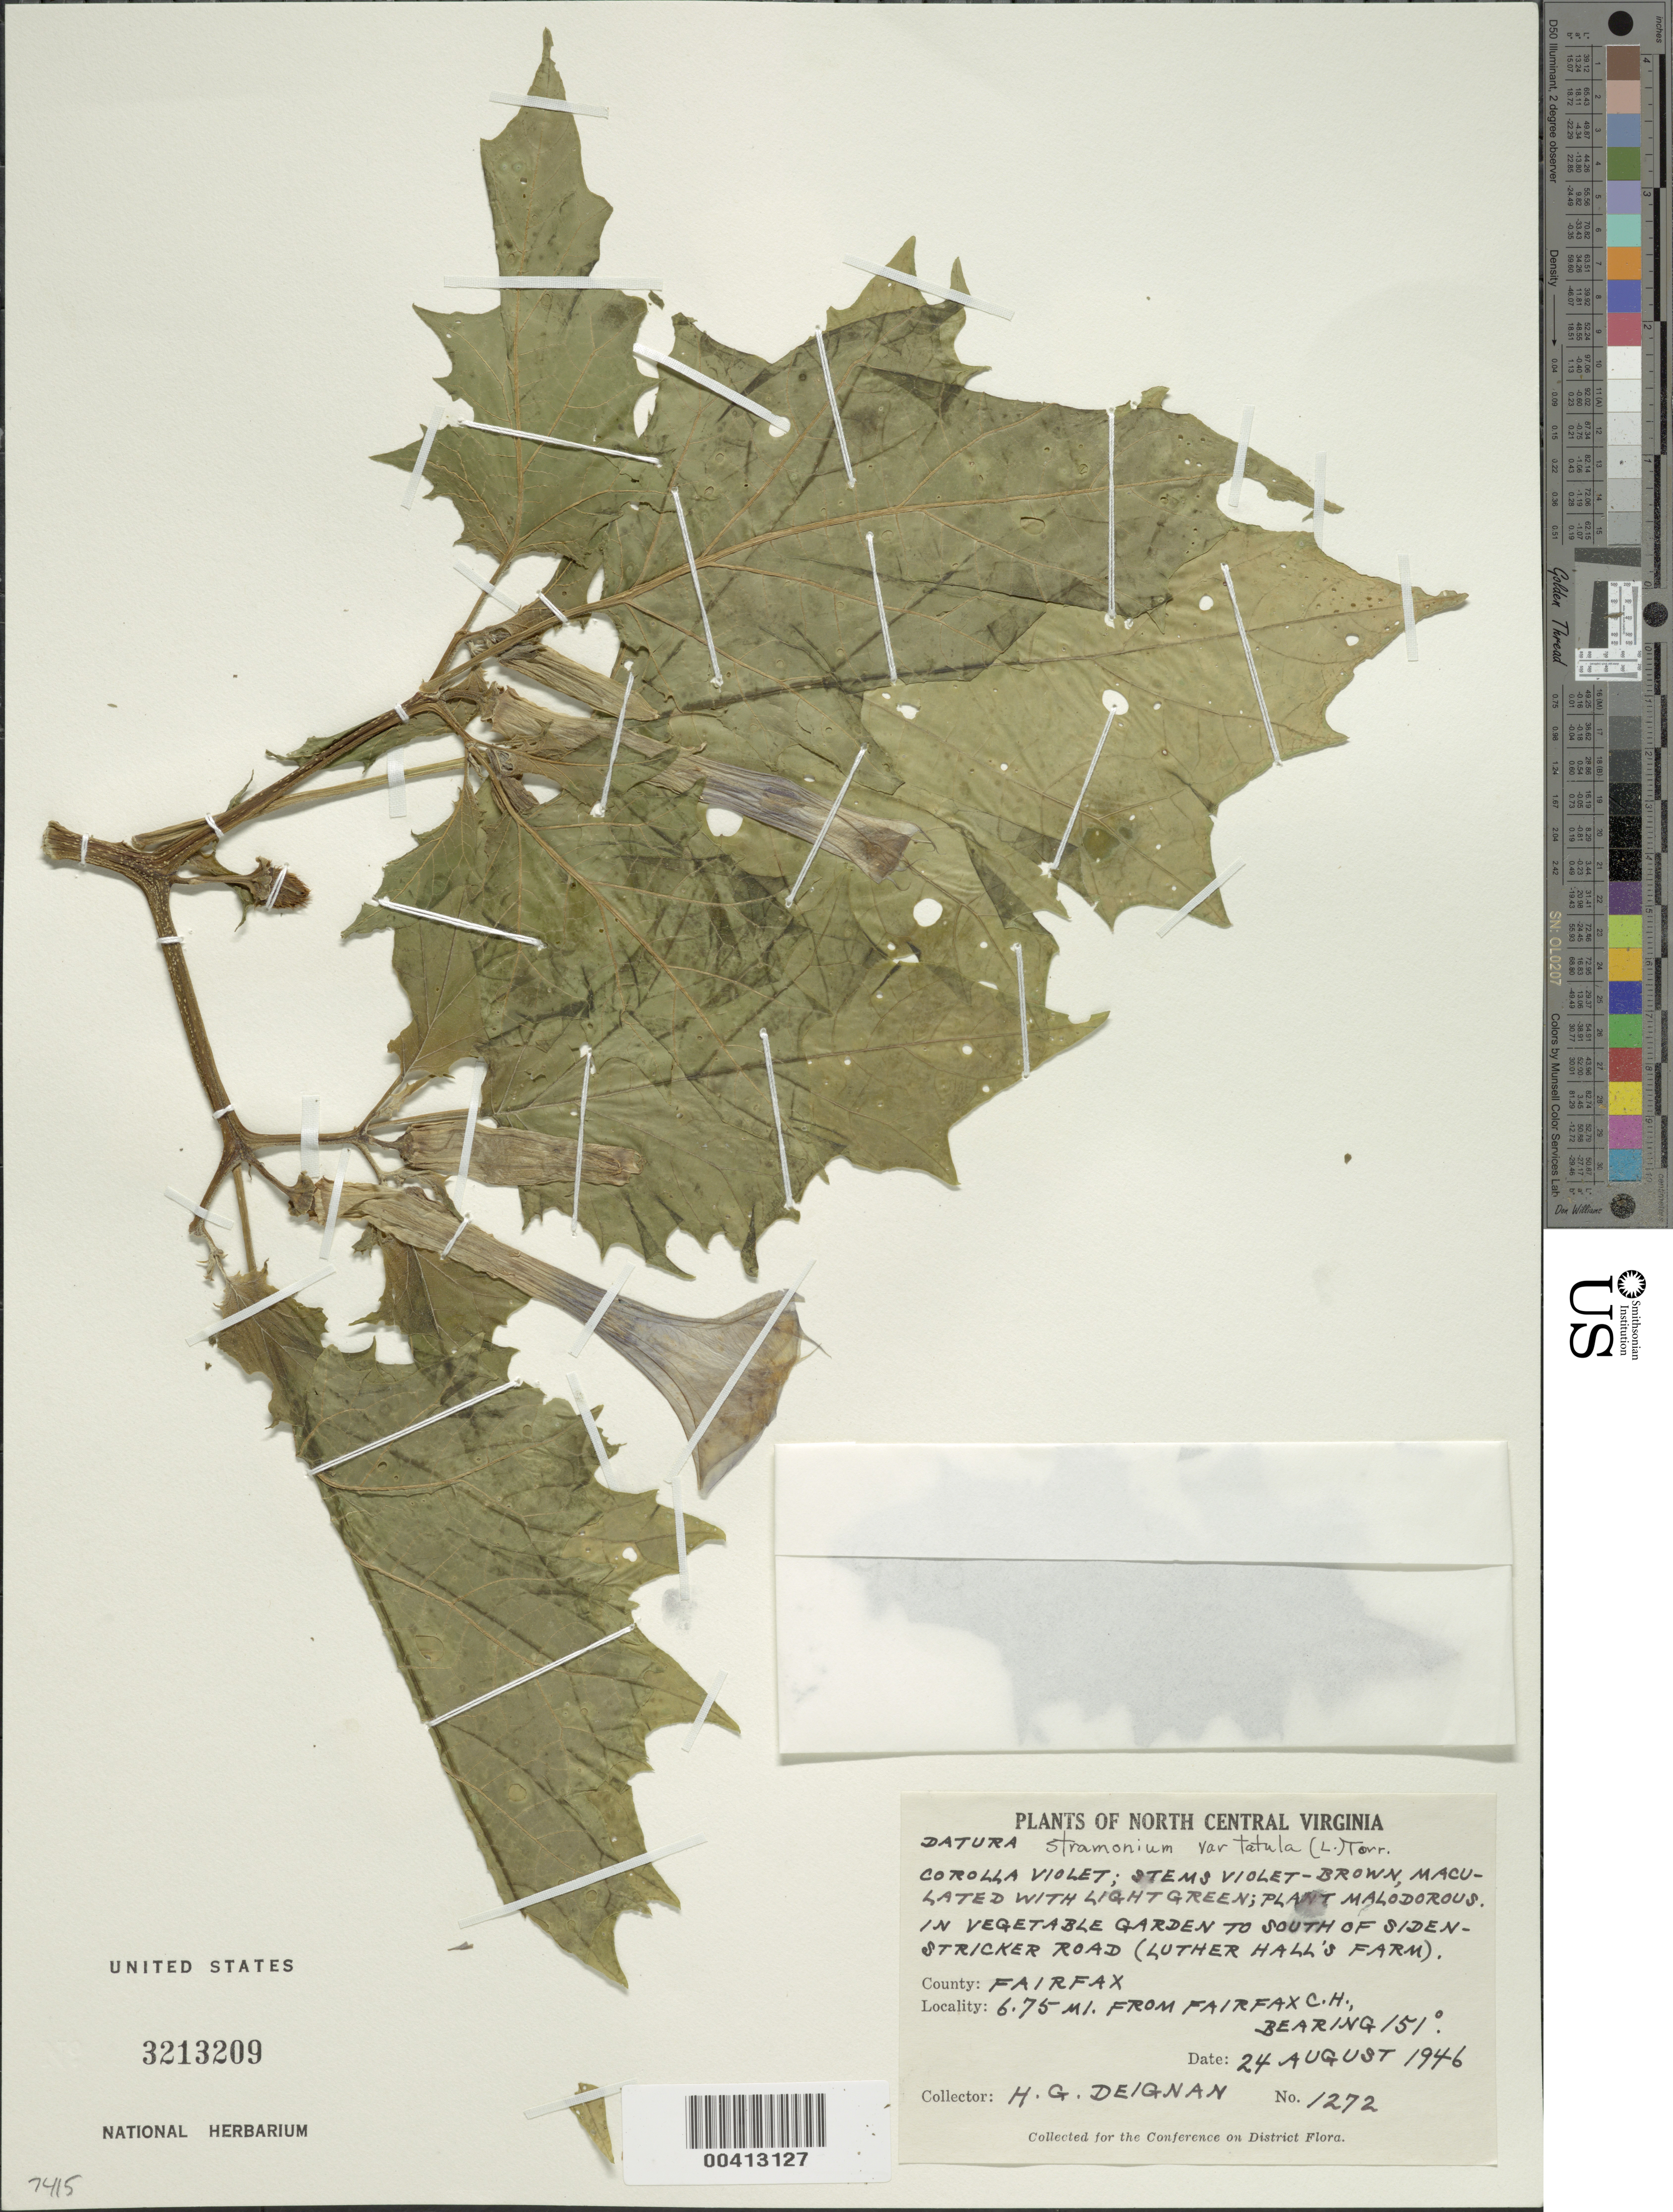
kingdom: Plantae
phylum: Tracheophyta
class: Magnoliopsida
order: Solanales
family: Solanaceae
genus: Datura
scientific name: Datura stramonium var. tatula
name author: (L.) Torr.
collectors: H. Deignan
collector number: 1272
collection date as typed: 24 Aug 1946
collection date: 1946-08-24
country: United States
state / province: Virginia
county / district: Fairfax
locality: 6.75 mi from Fairfax County Courthouse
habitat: In vegetable garden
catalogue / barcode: US 3213209